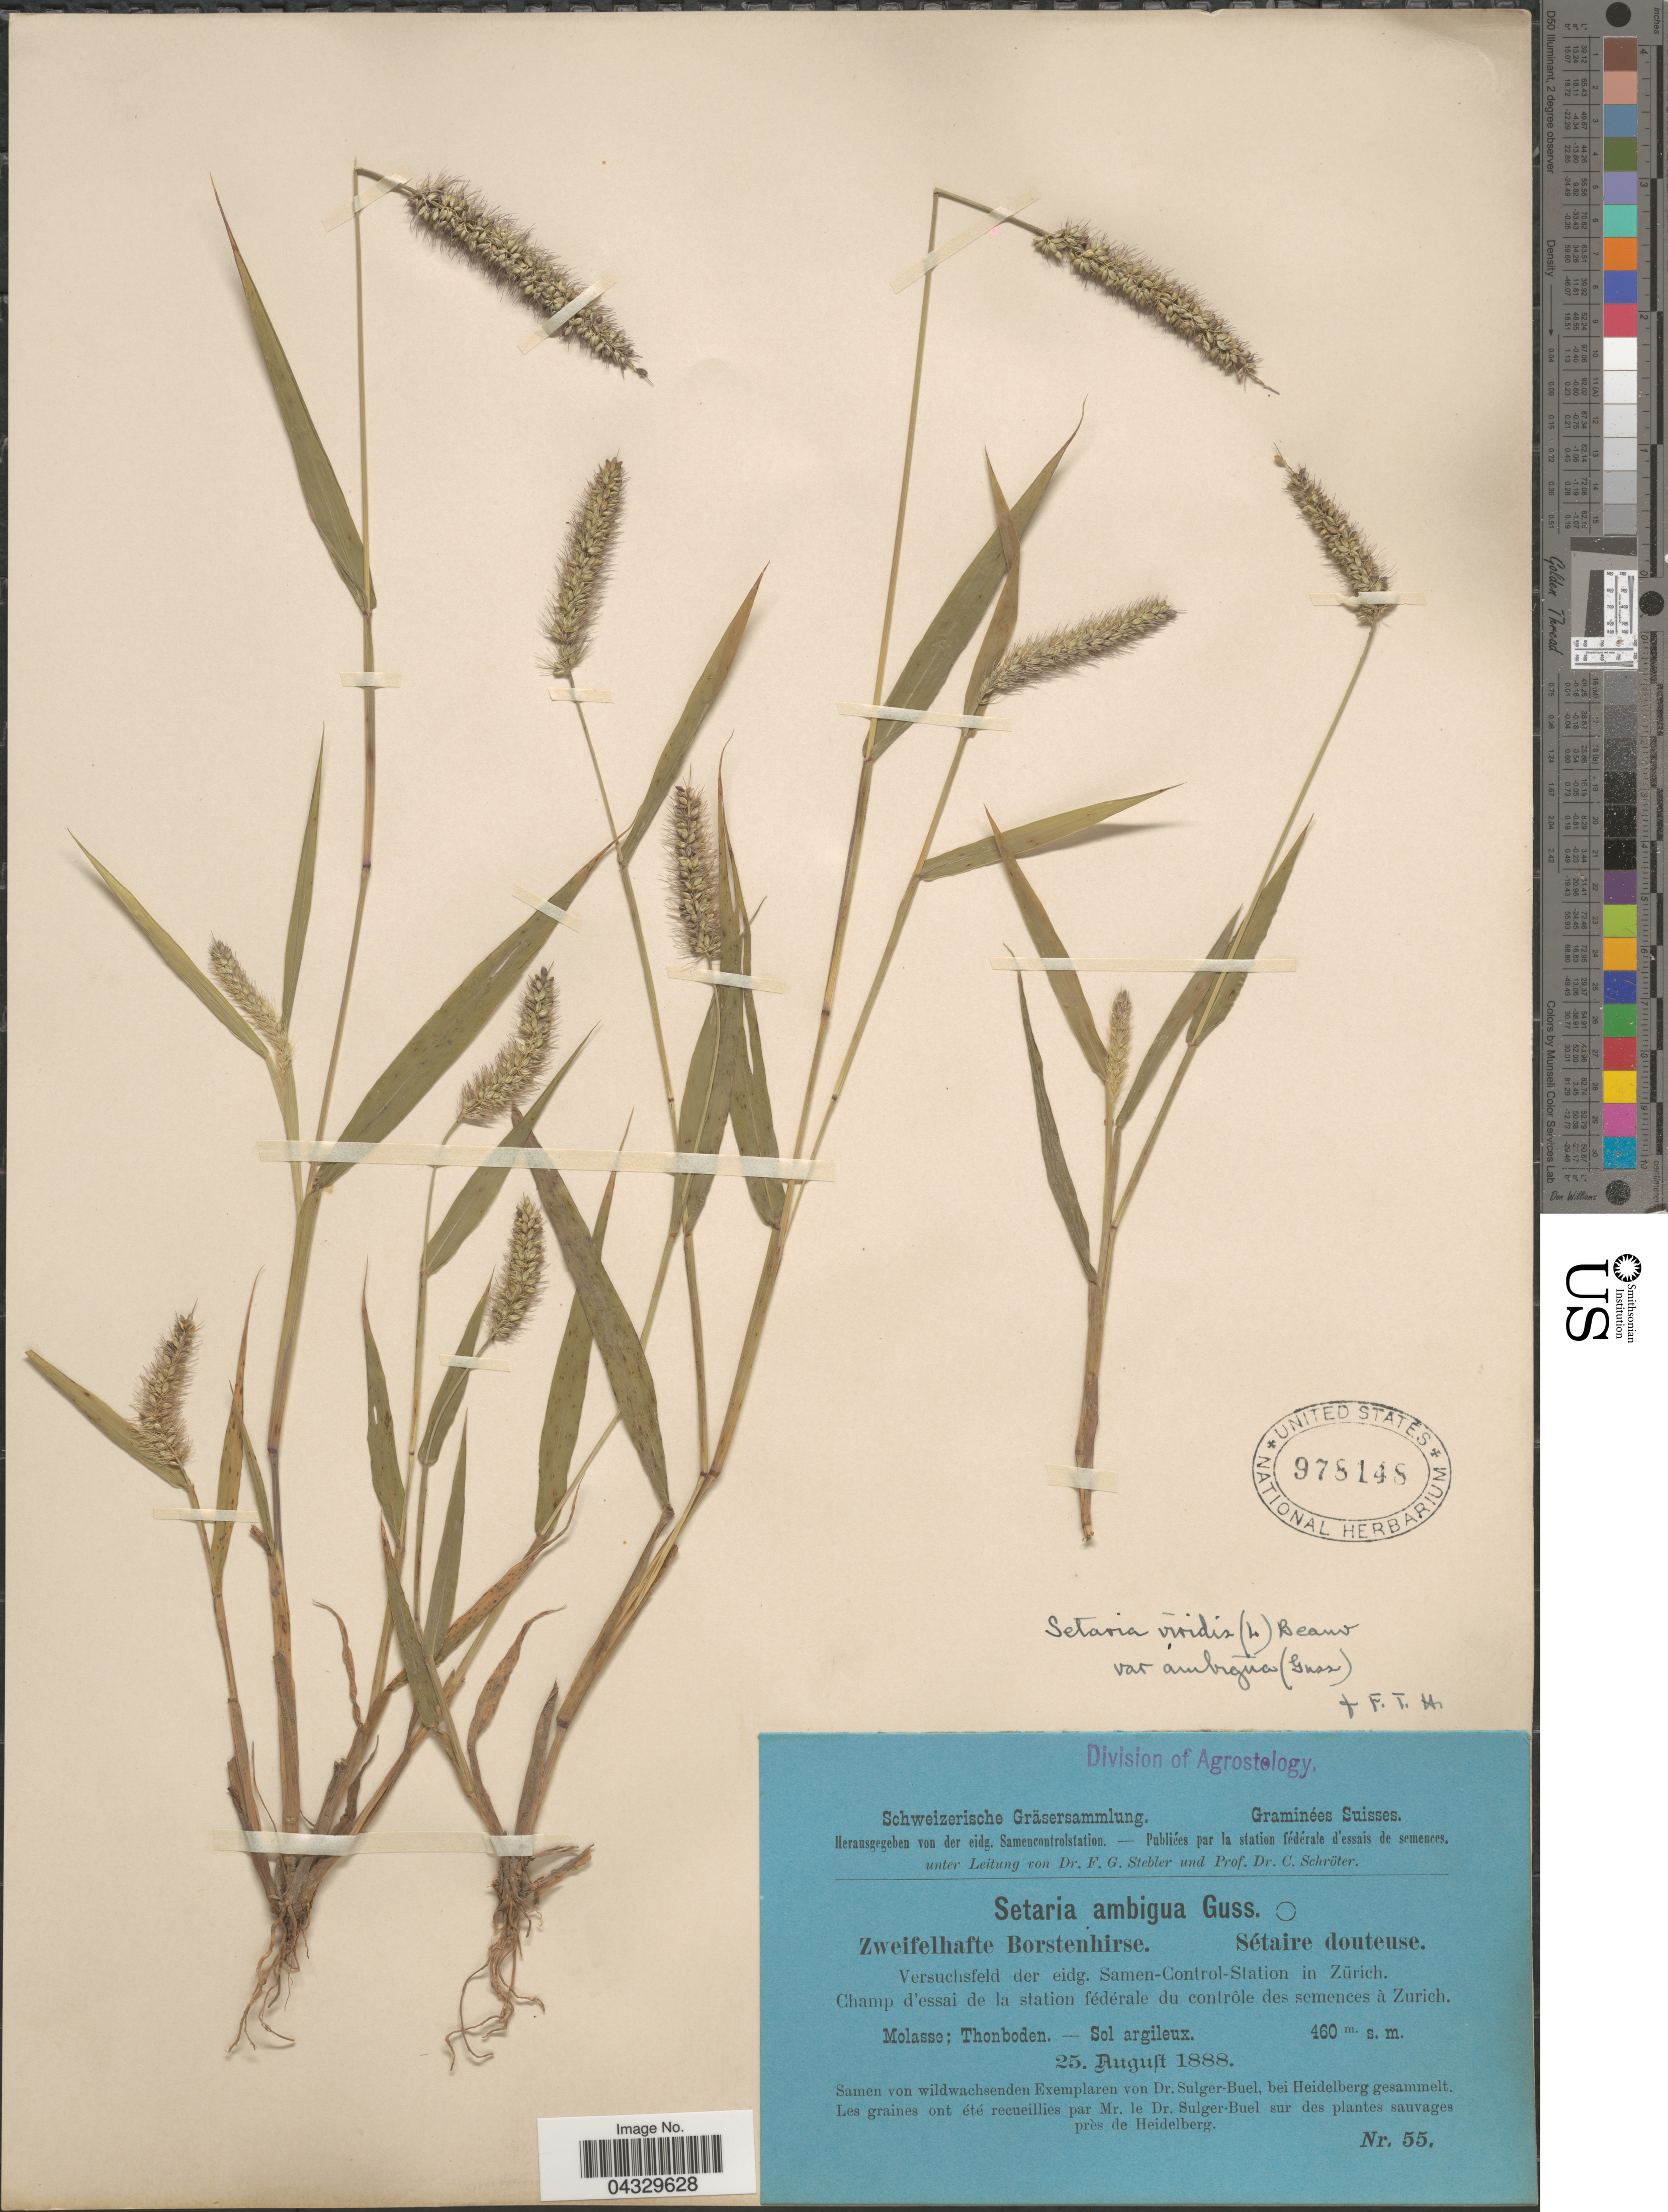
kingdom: Plantae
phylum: Tracheophyta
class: Liliopsida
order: Poales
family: Poaceae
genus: Setaria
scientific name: Setaria viridis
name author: (L.) P. Beauv.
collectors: S. Sulger-Büel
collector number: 55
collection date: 1888-08-25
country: Switzerland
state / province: Zurich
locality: Suisses [unsure placement]. Versuchsfeld der eidg. Samen-Control-Station in Zürich. Champ d'essai de la station fédérale du contrôle des semences à Zurich. Molasse; Thonboden.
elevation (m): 460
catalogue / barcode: US 978148